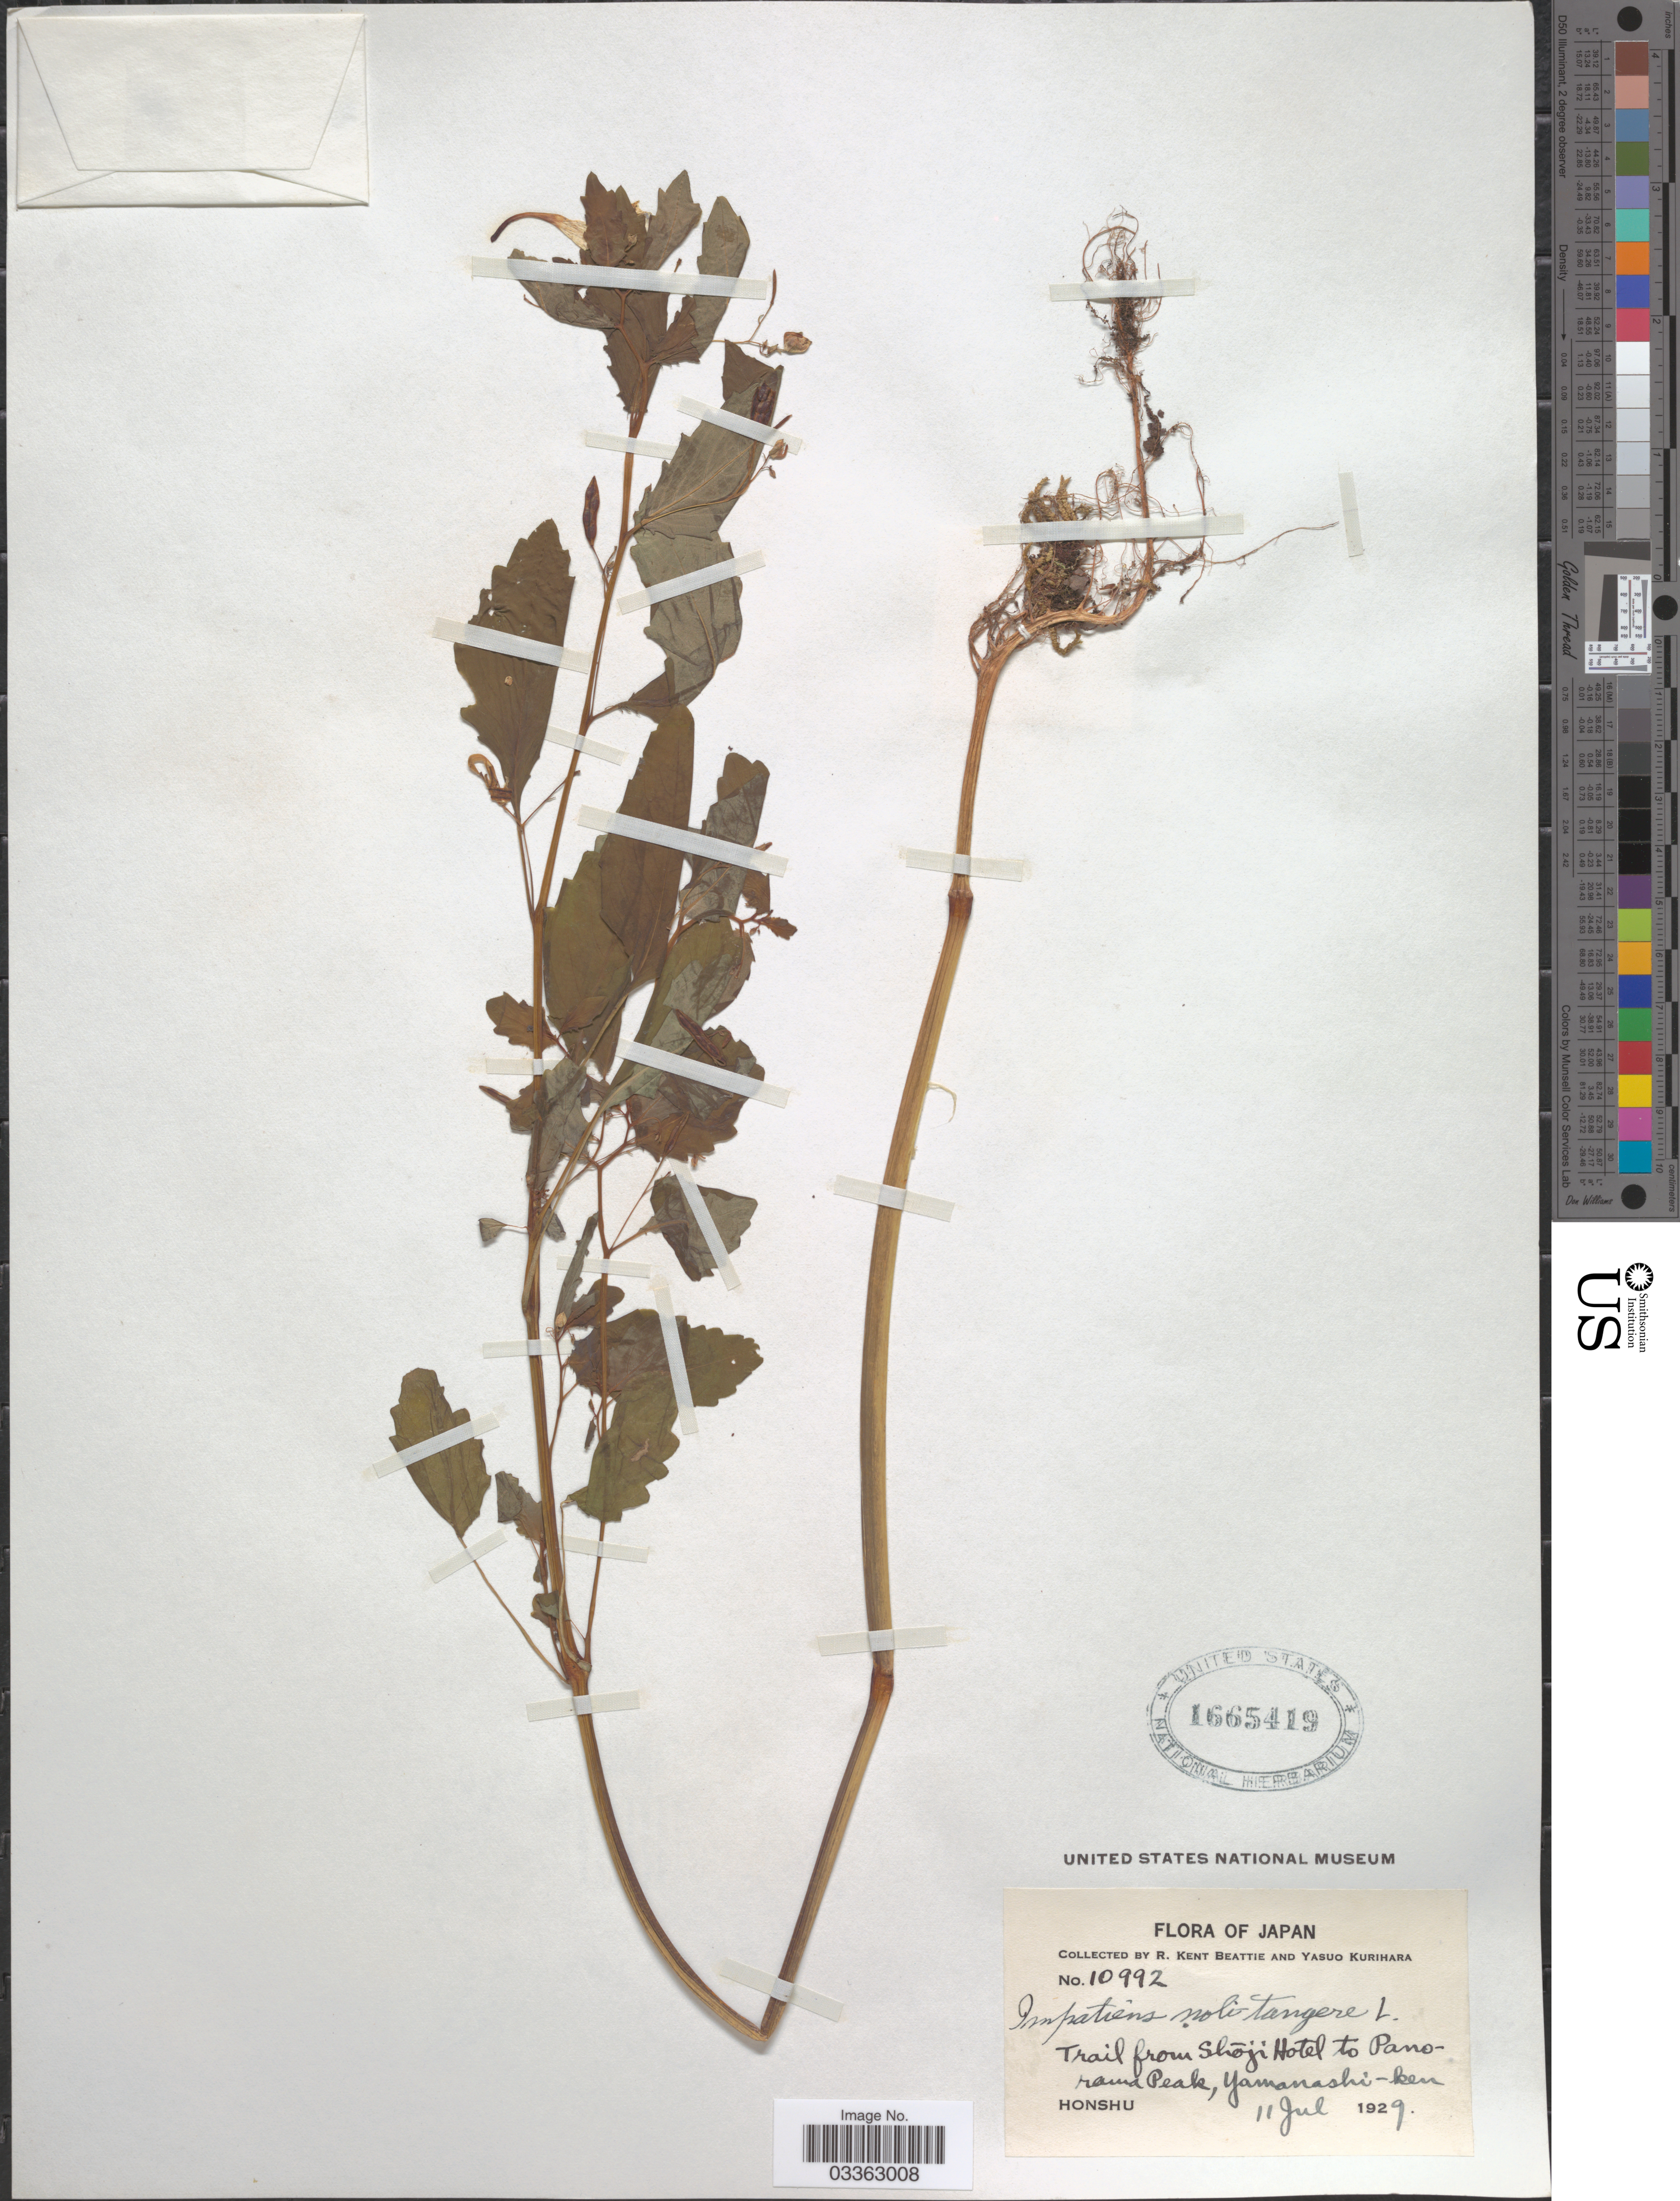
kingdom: Plantae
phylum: Tracheophyta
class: Magnoliopsida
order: Ericales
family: Balsaminaceae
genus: Impatiens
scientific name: Impatiens noli-tangere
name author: L.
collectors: R. K. Beattie & Y. Kurihara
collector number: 10992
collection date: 1929-07-11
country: Japan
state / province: Yamanasi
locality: Trail from Shōji Hotel to Panorama Peak, Yamanashi-ken, Honshu.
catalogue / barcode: US 1665419